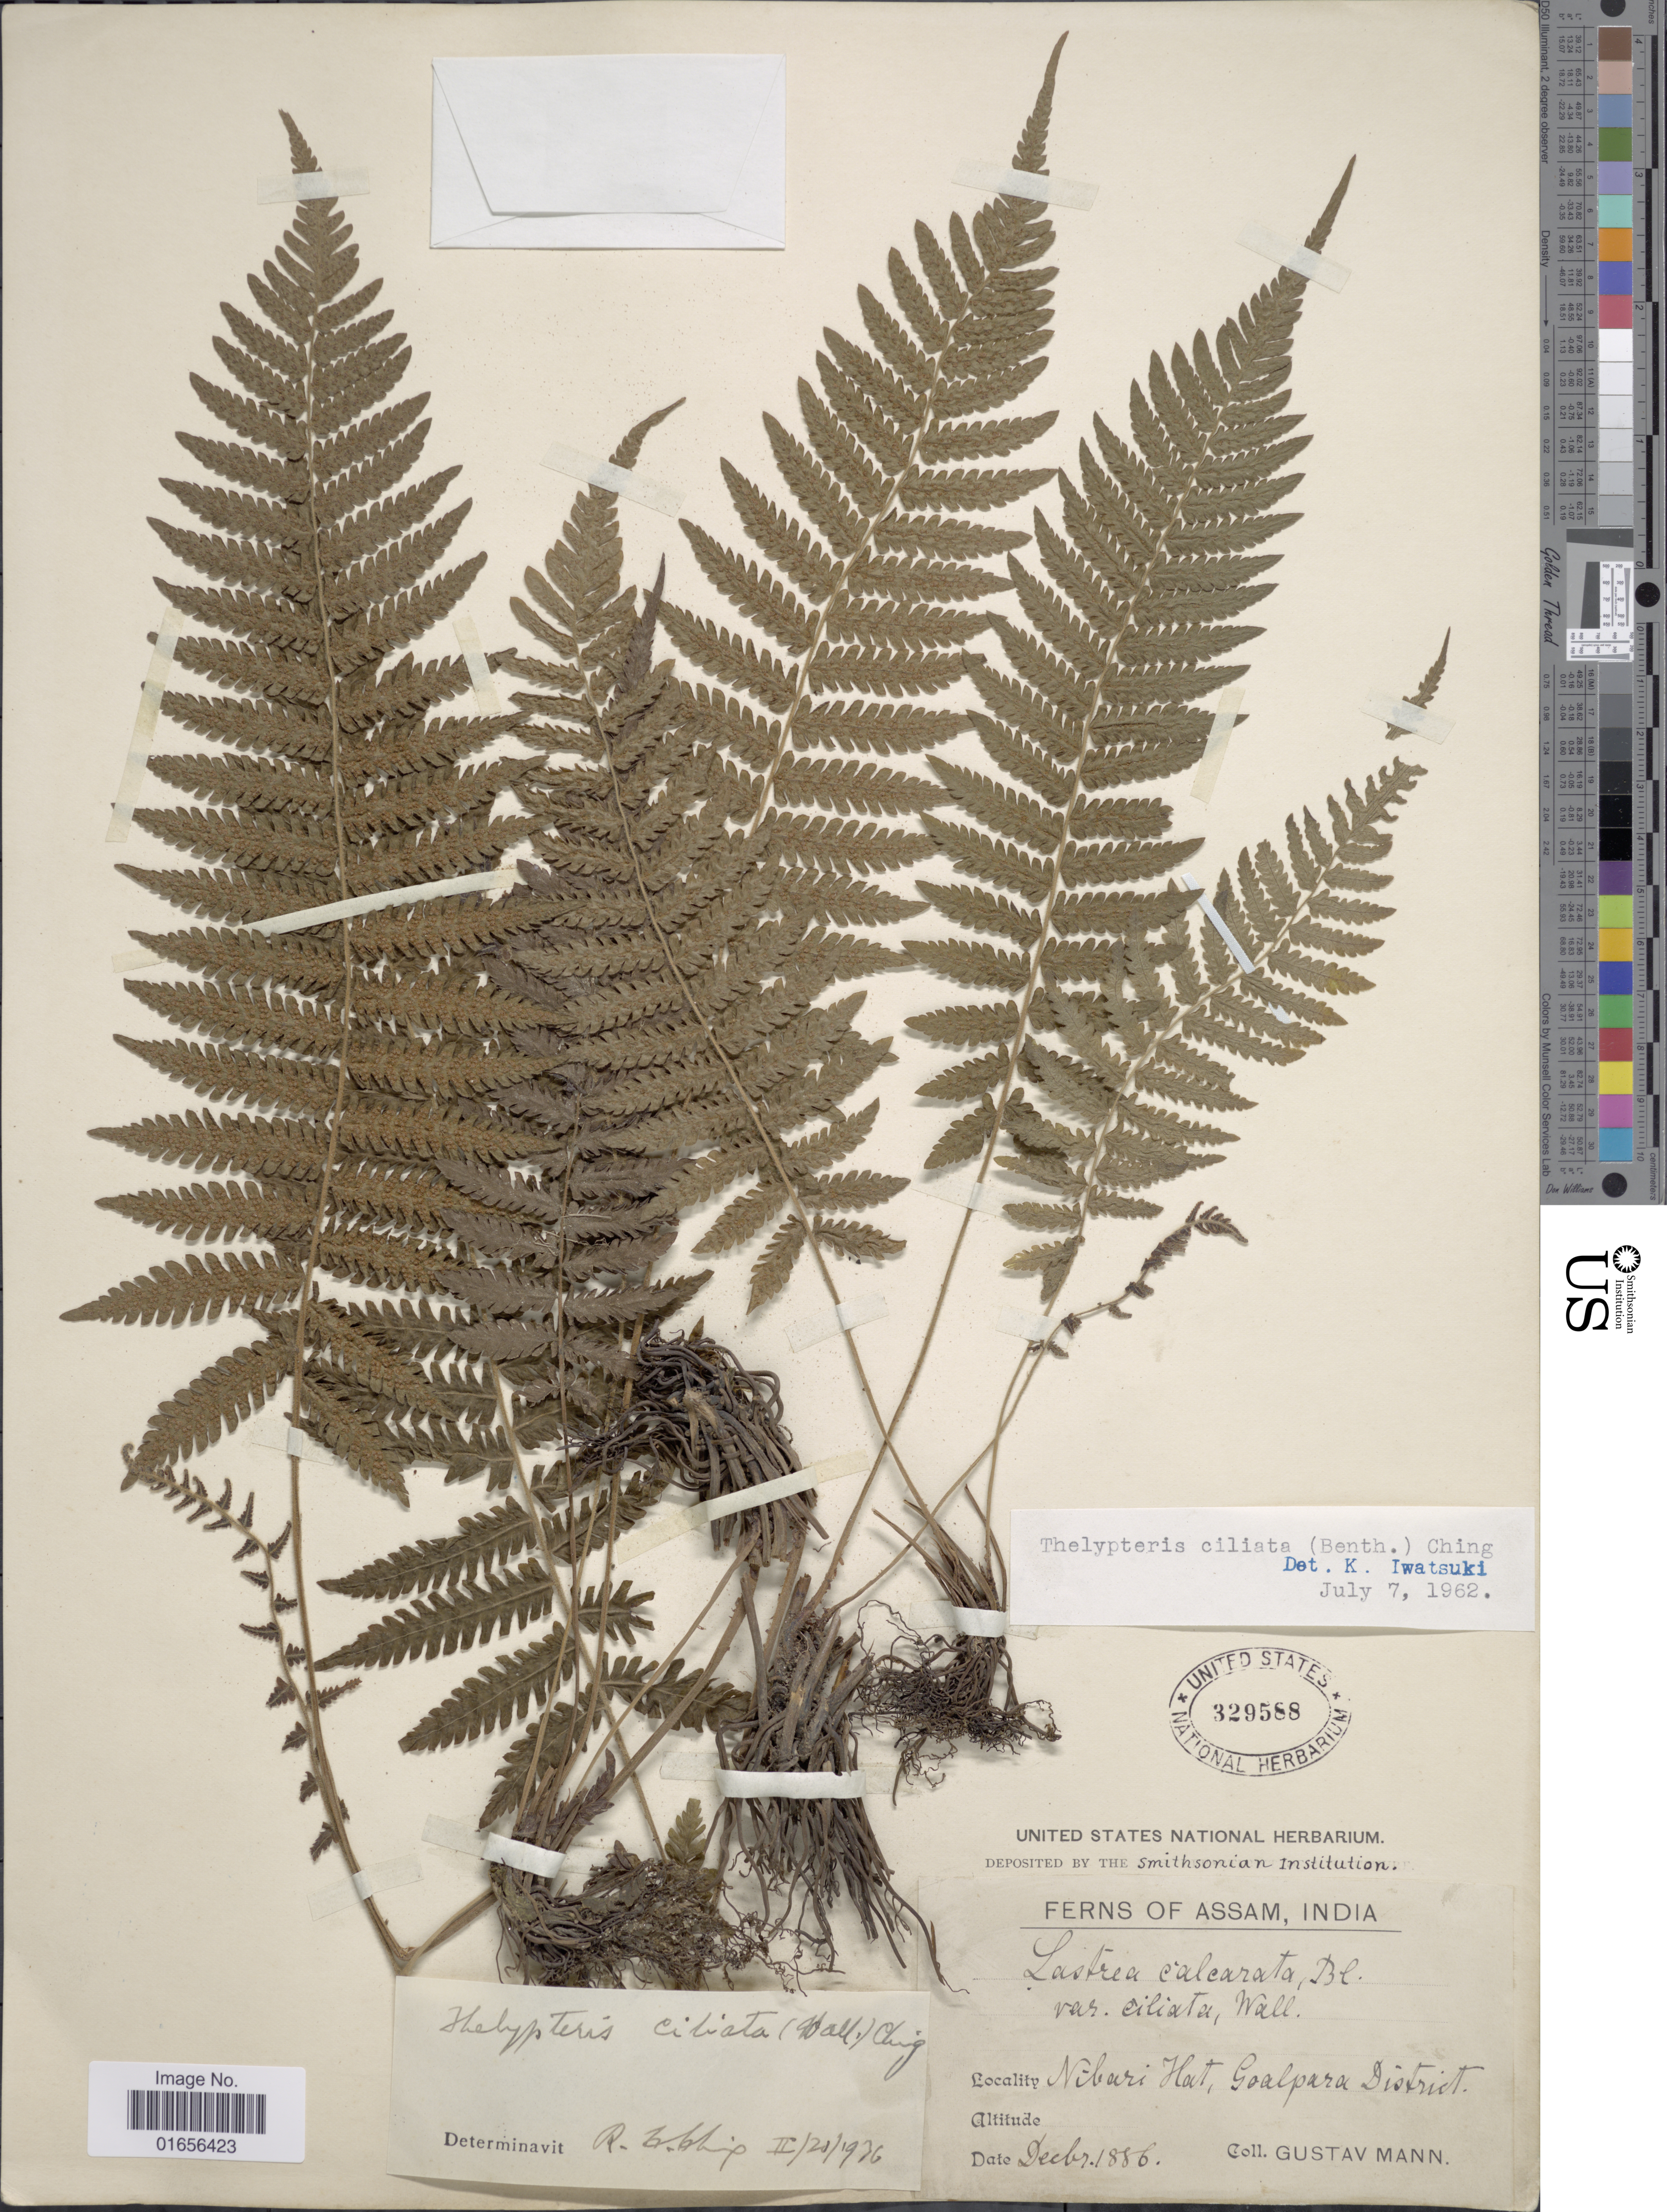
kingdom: Plantae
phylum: Tracheophyta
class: Polypodiopsida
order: Polypodiales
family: Thelypteridaceae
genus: Trigonospora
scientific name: Trigonospora ciliata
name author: (Benth.) Holttum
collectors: G. Mann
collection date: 1886-12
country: India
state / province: Assam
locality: Assam, India, Nibari Ilat, Goalpara District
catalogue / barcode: US 329588